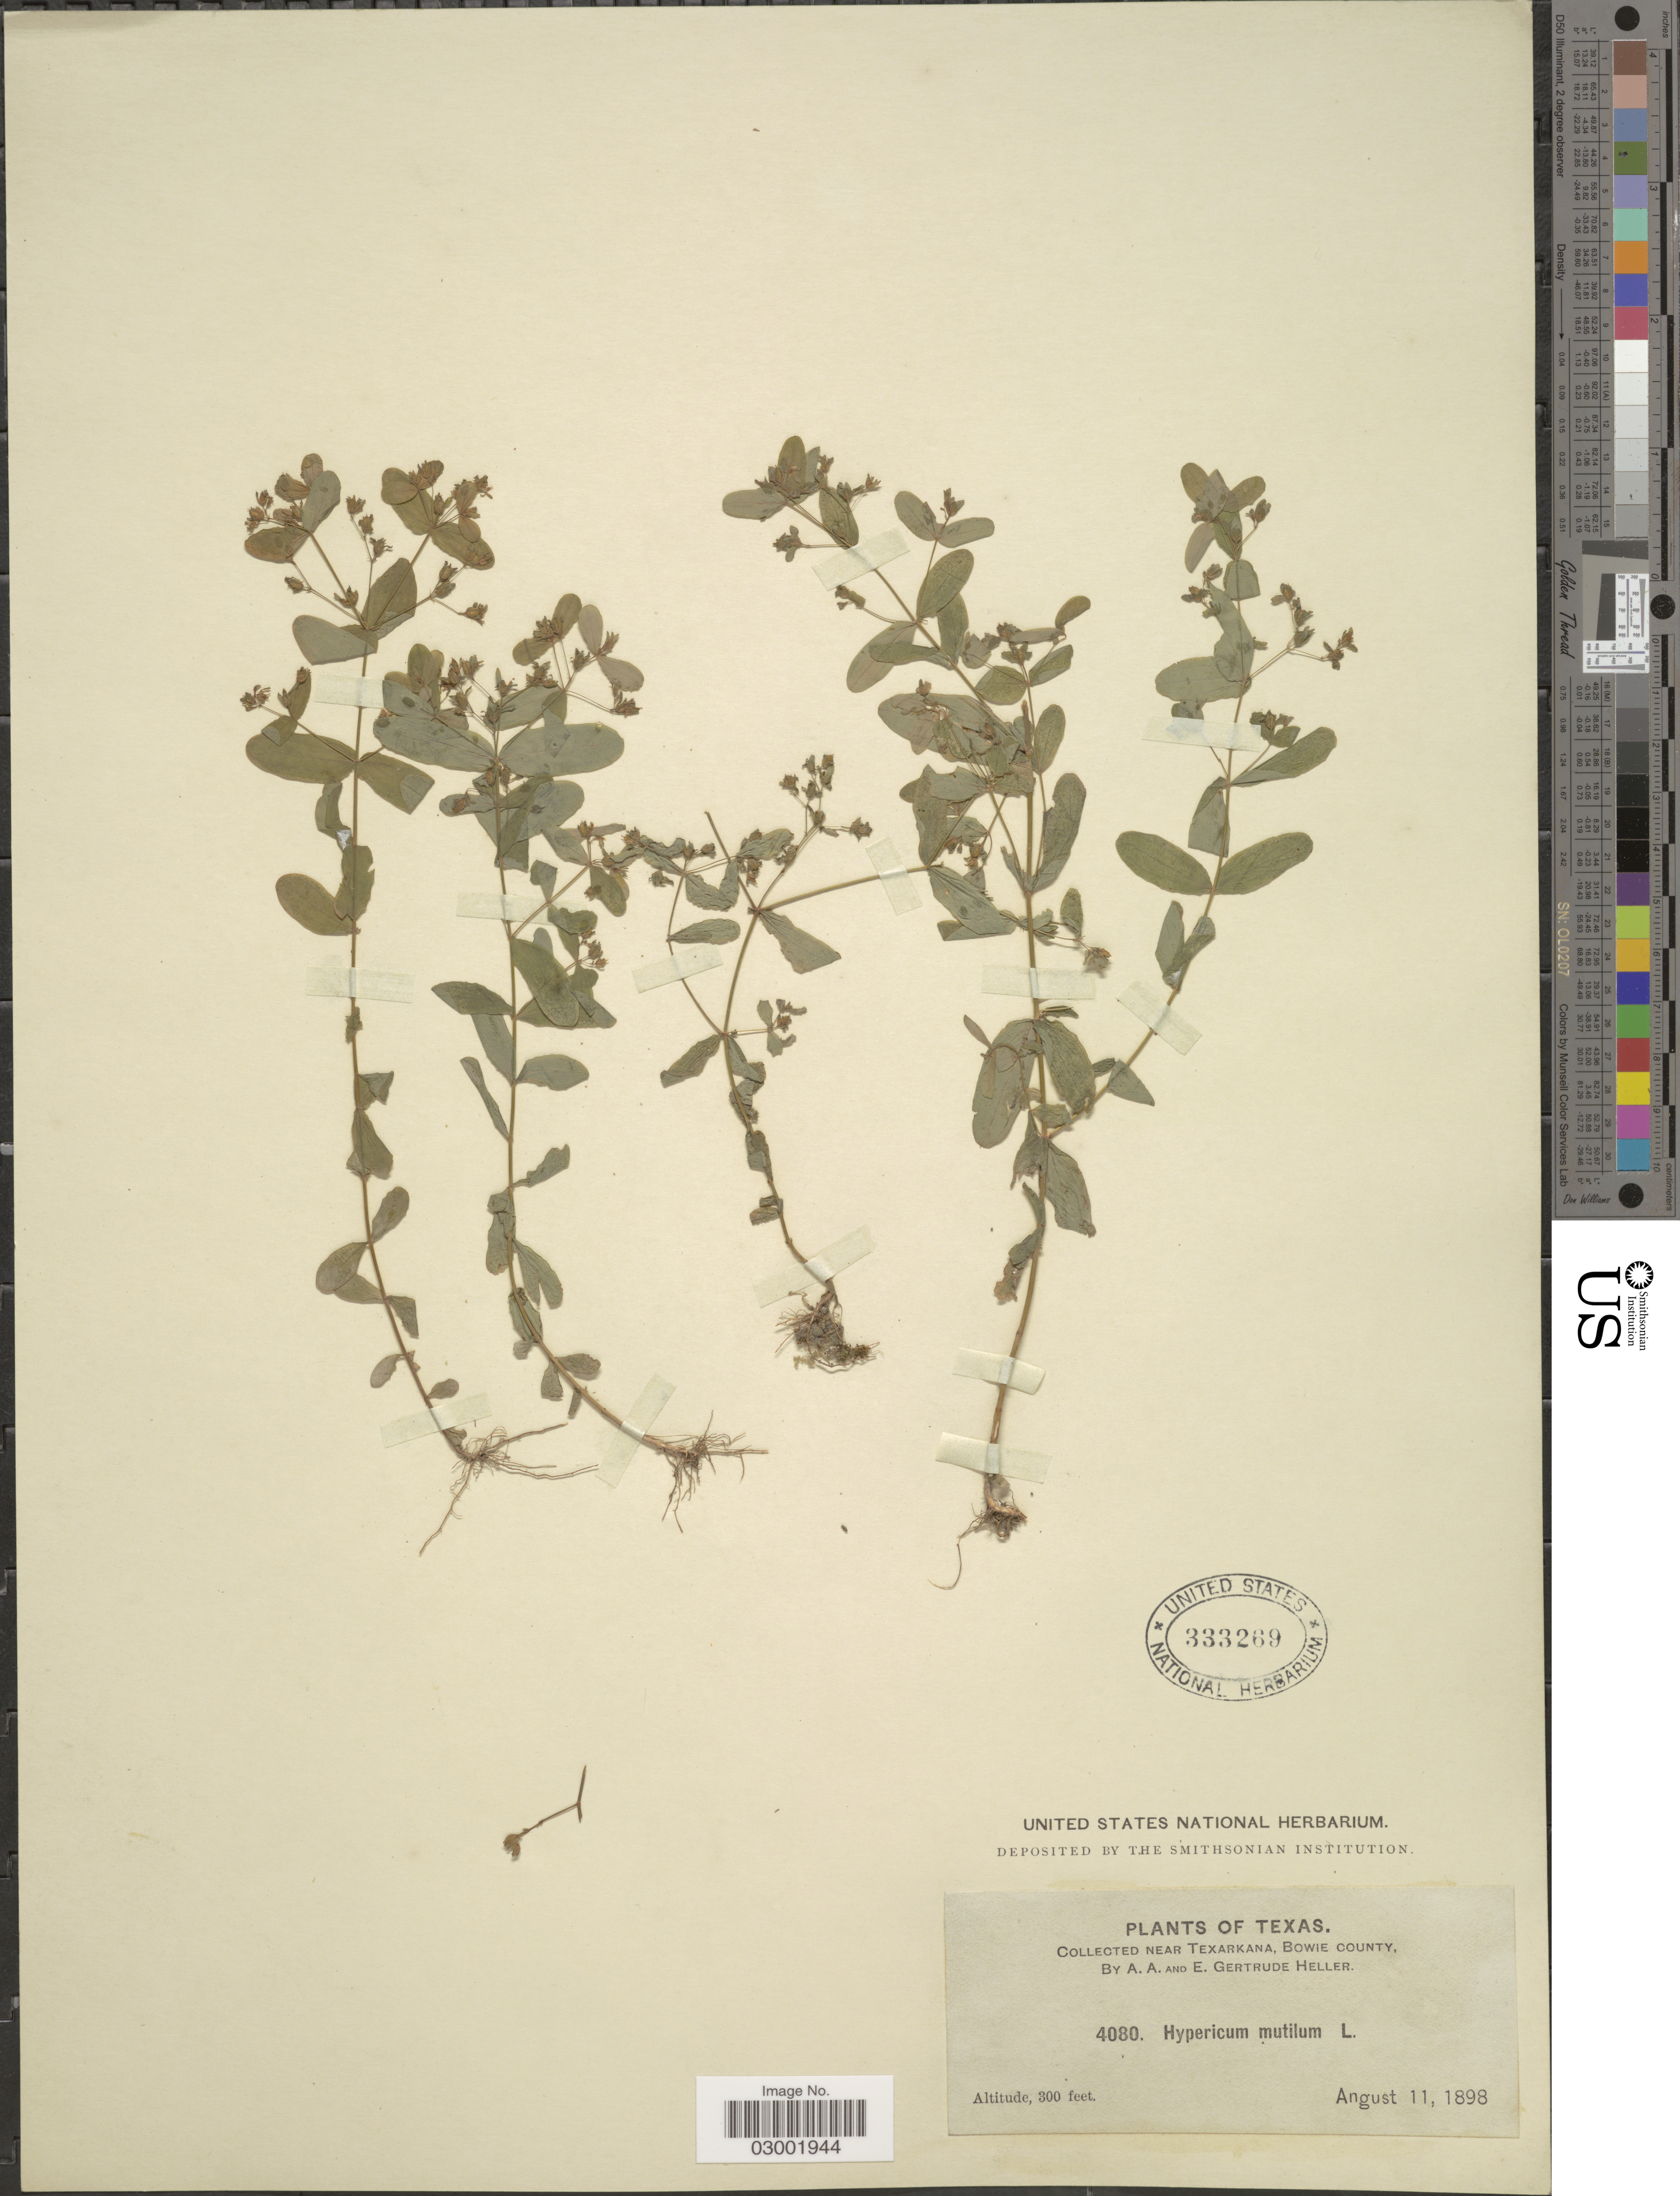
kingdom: Plantae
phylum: Tracheophyta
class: Magnoliopsida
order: Malpighiales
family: Hypericaceae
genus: Hypericum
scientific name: Hypericum mutilum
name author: L.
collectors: A. A. Heller & E. Gertrude Heller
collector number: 4080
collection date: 1898-08-11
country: United States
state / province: Texas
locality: Near Texarkana, Bowie County.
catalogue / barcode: US 333269